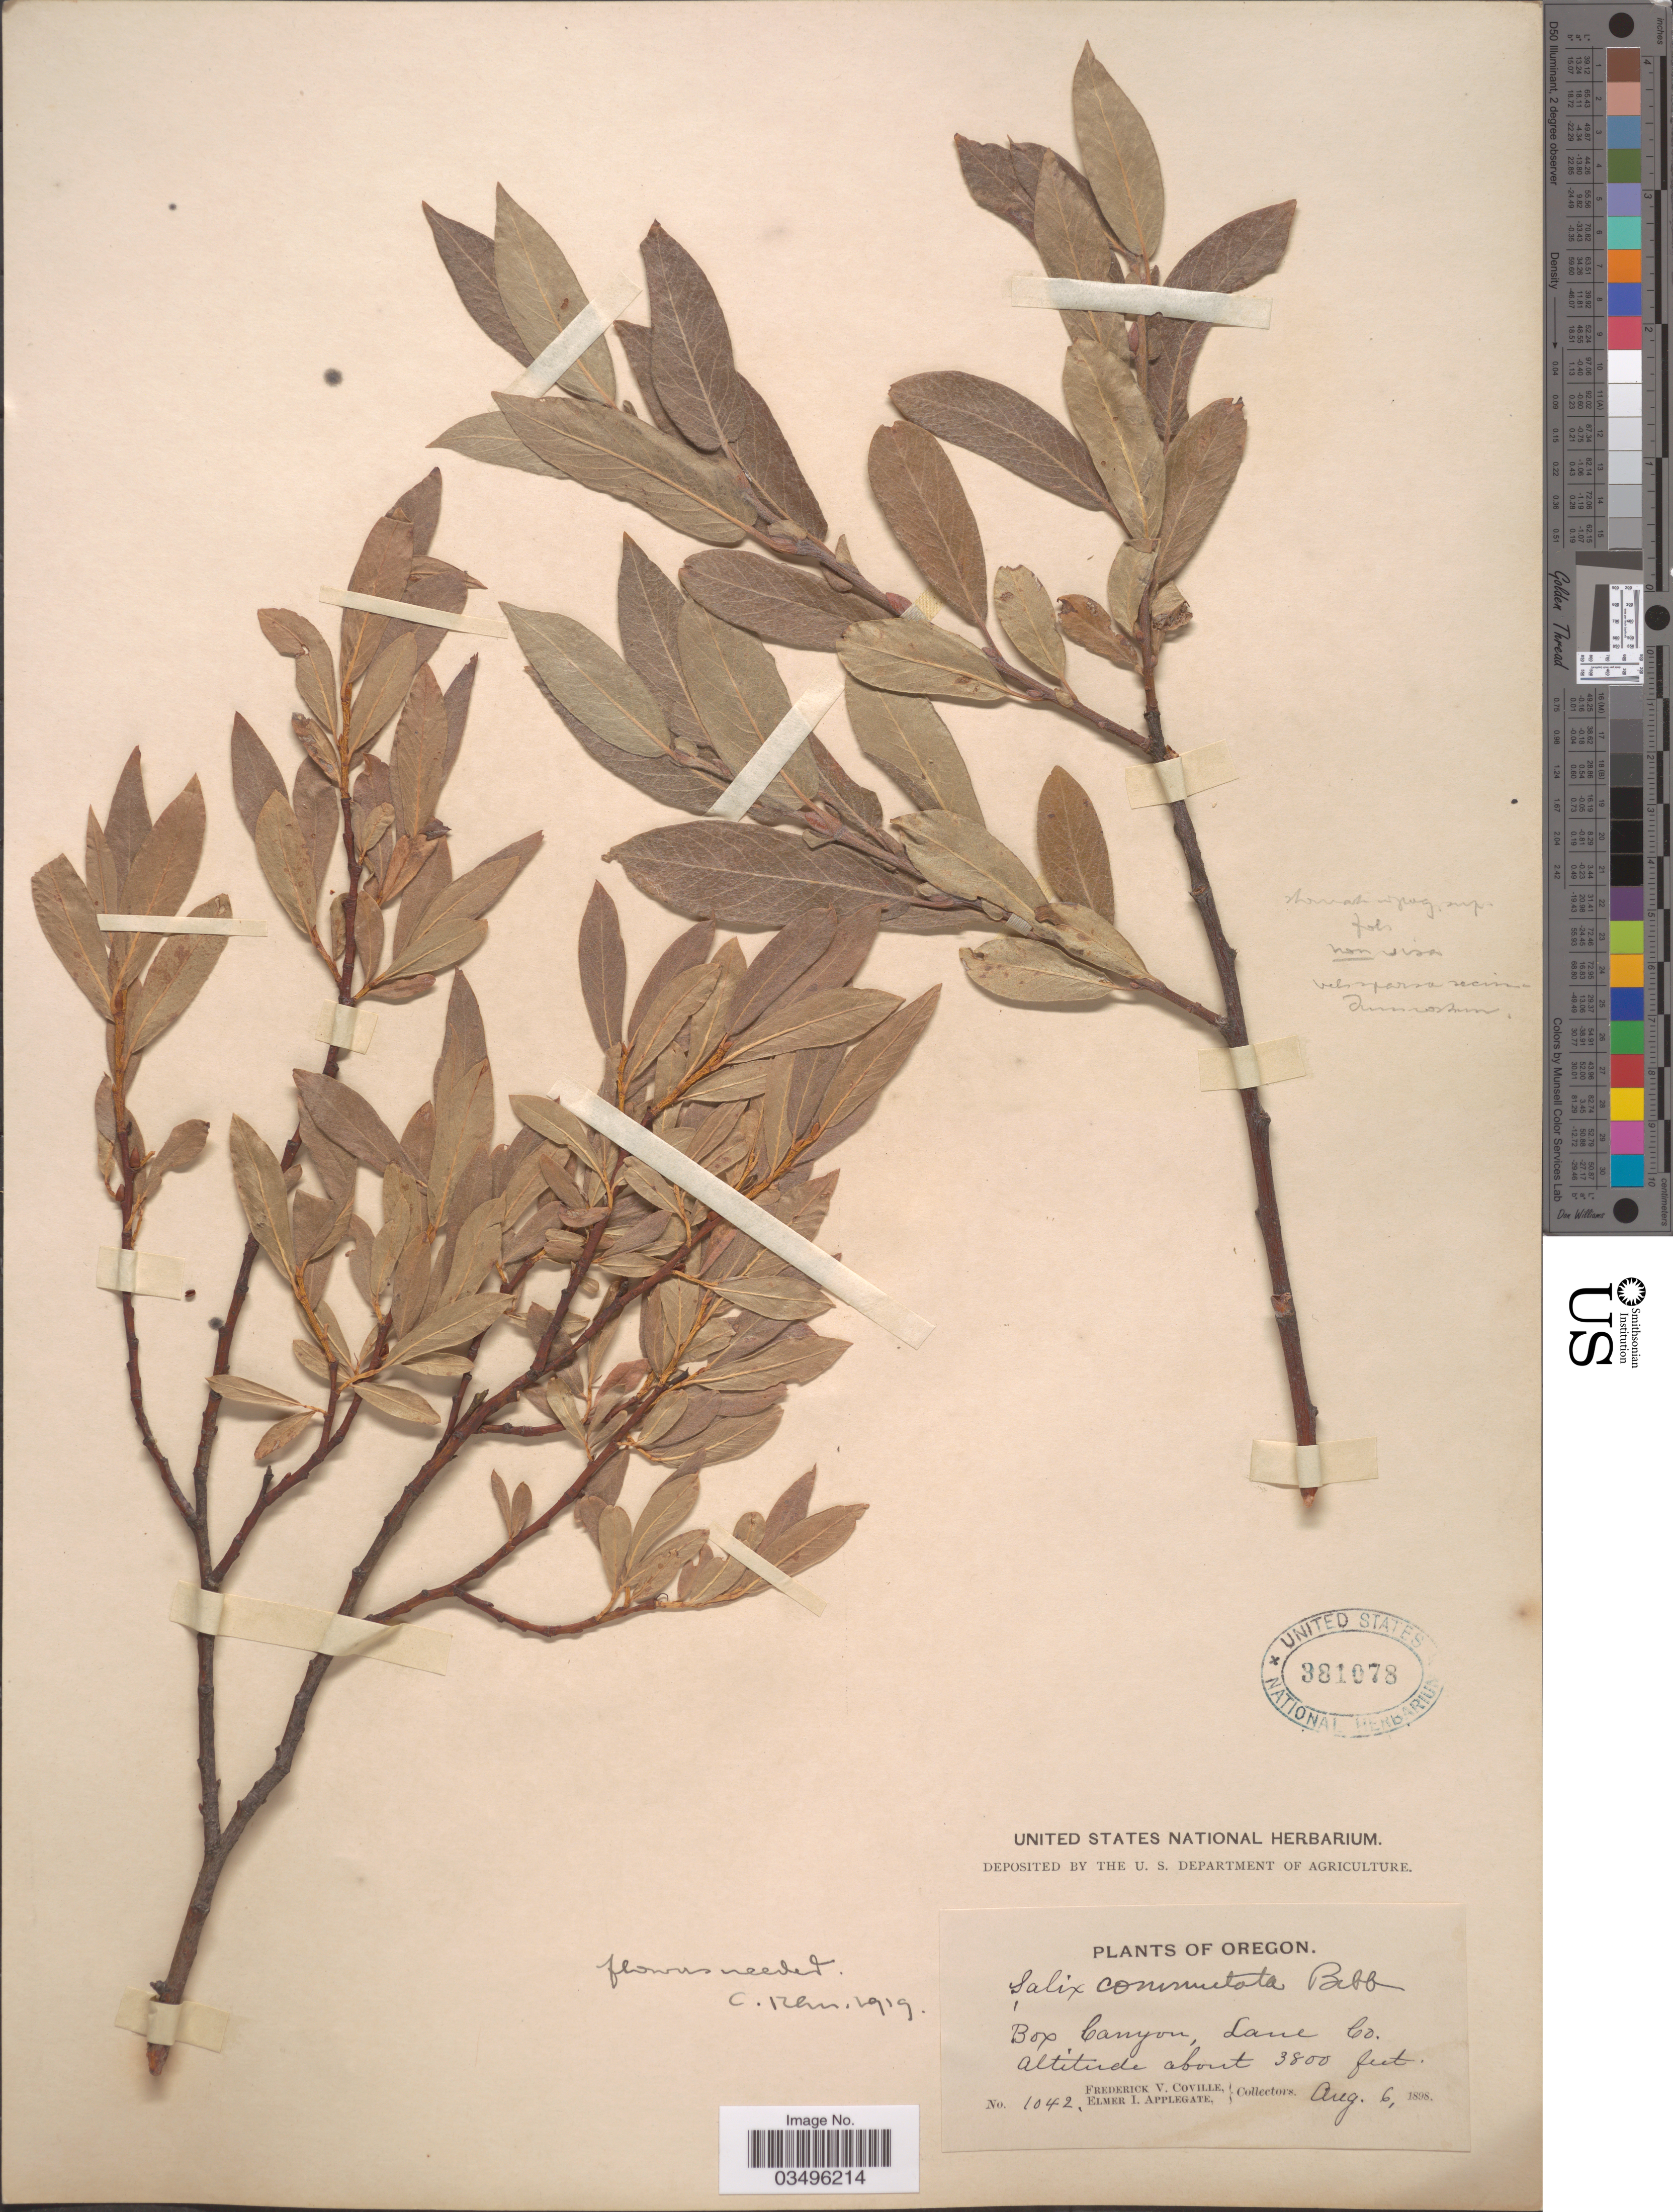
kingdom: Plantae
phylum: Tracheophyta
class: Magnoliopsida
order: Malpighiales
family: Salicaceae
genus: Salix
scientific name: Salix commutata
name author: Bebb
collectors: F. V. Coville & E. I. Applegate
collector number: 1042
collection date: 1898-08-06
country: United States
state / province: Oregon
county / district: Lane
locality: Box Canyon, Lane Co.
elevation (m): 1158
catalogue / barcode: US 381078